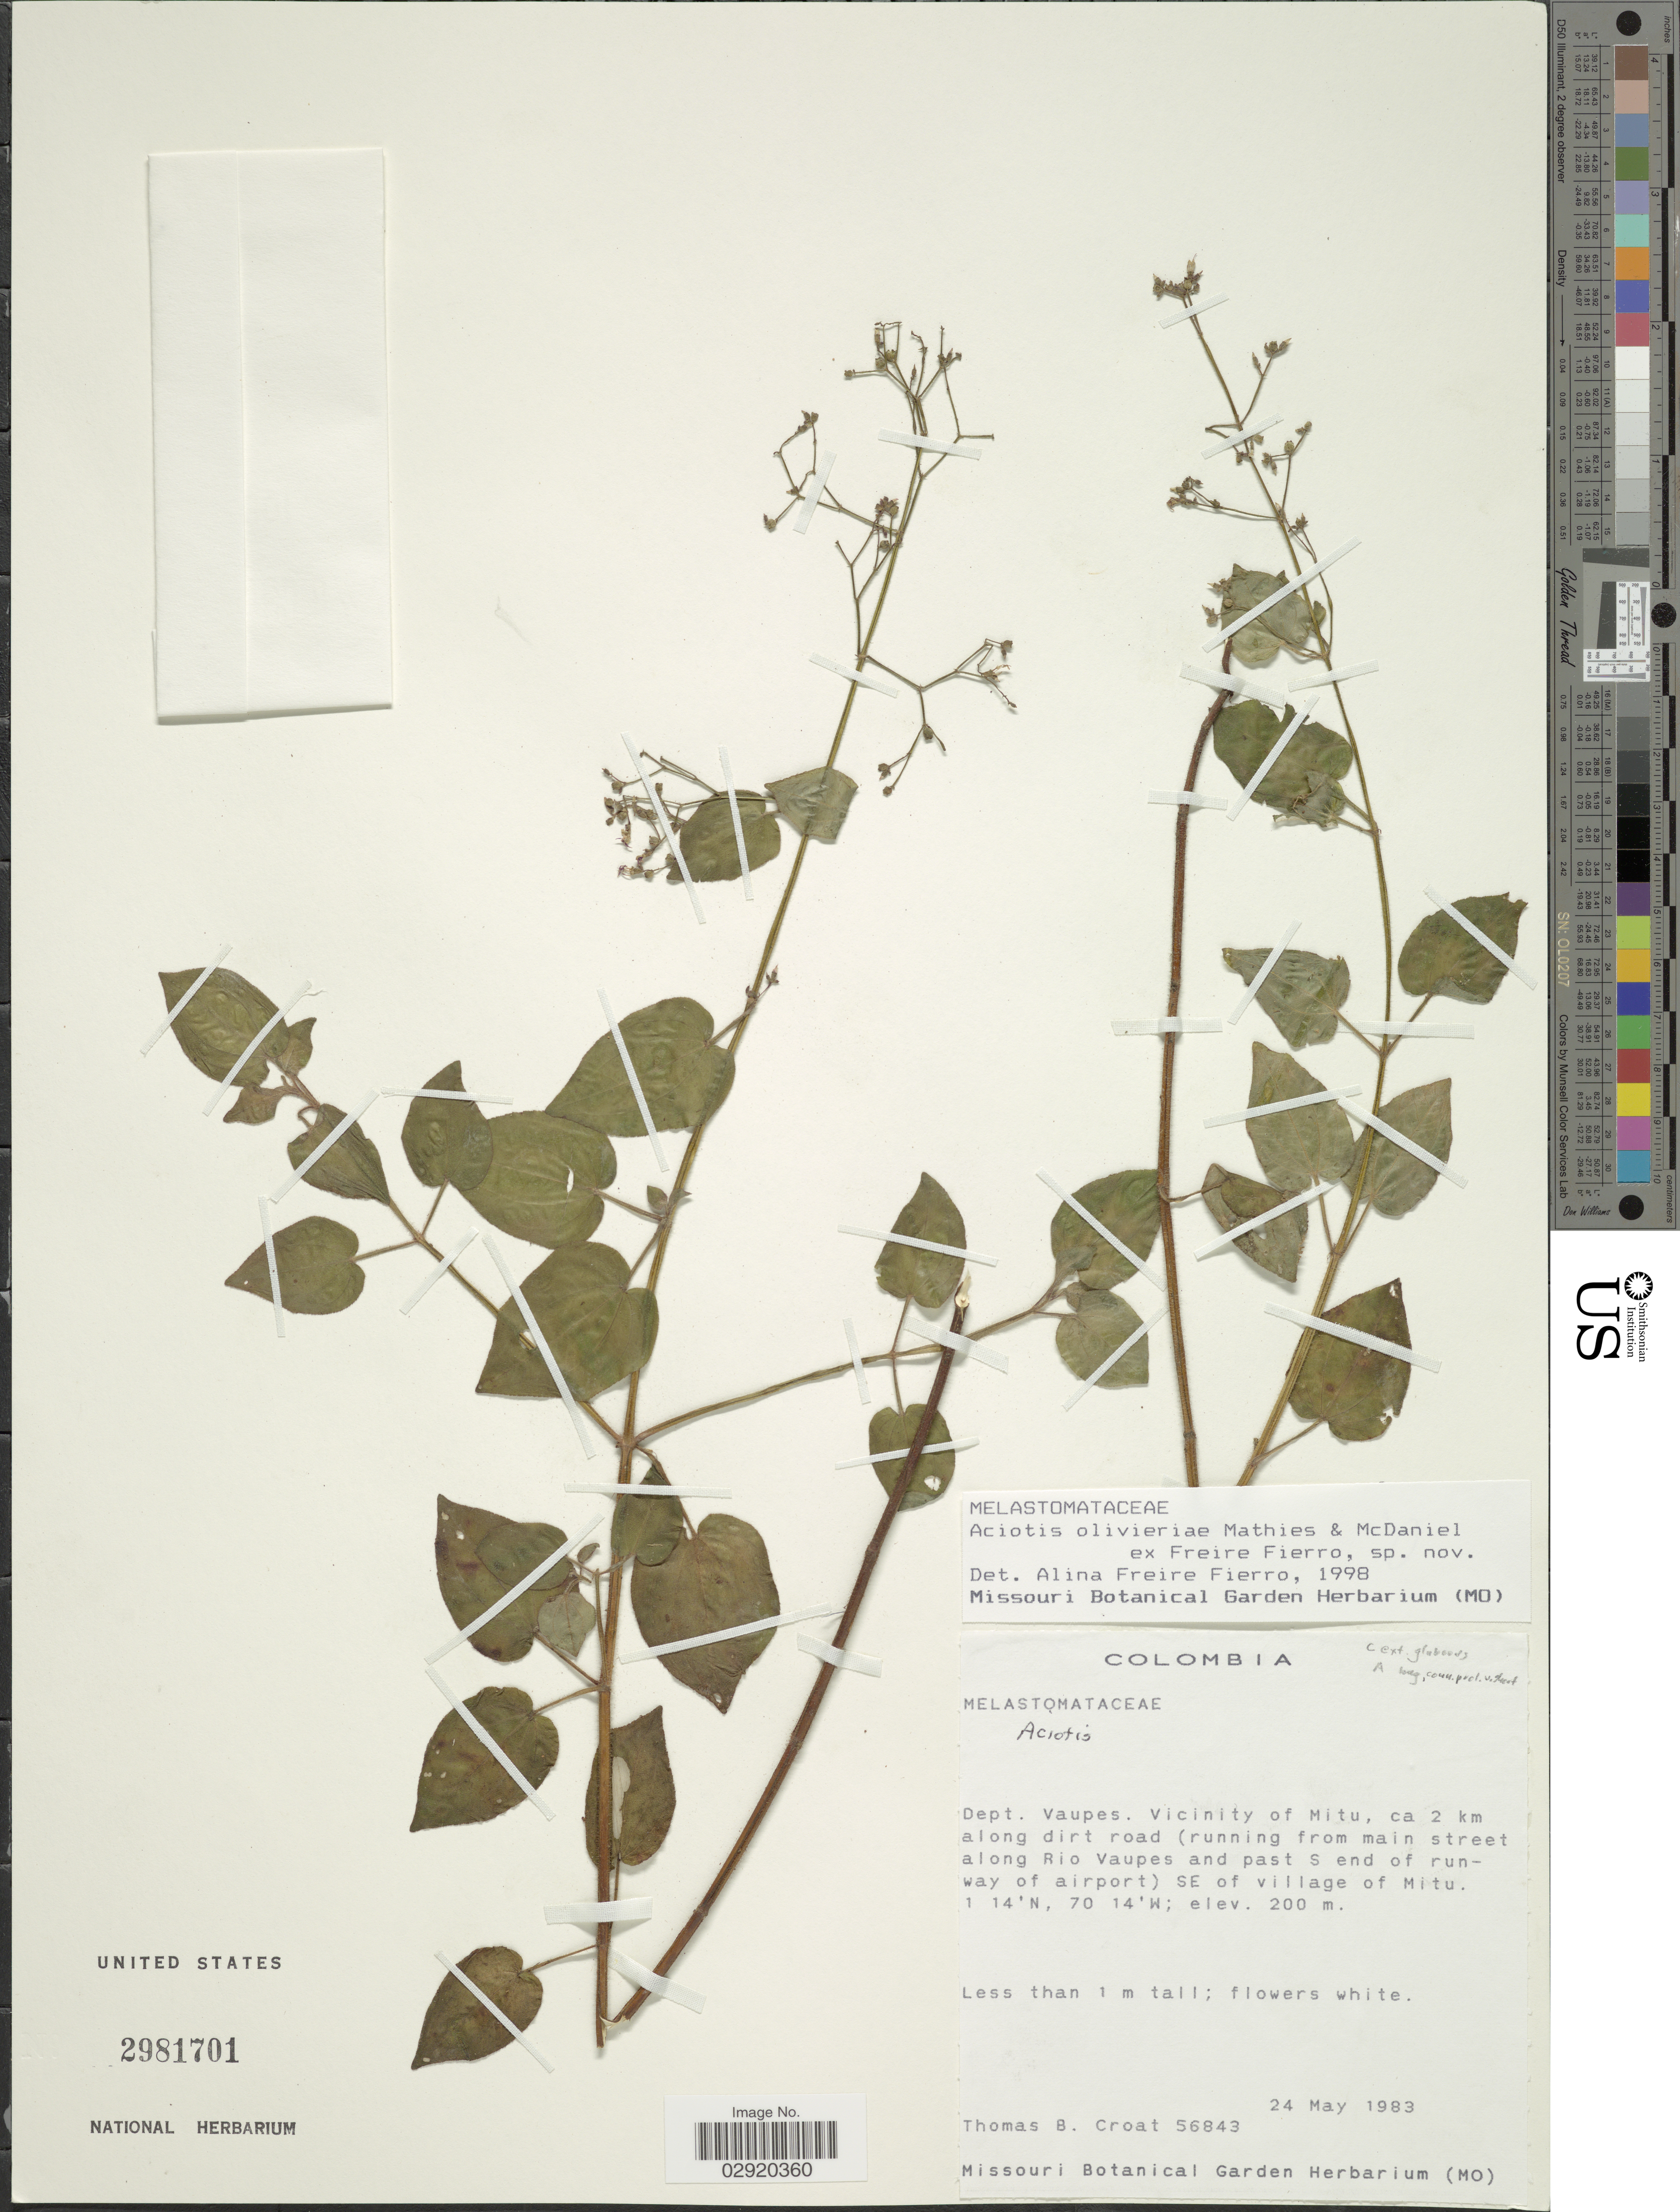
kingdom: Plantae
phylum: Tracheophyta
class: Magnoliopsida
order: Myrtales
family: Melastomataceae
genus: Aciotis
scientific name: Aciotis olivieriana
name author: Freire-Fierro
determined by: Freire-Fierro, A.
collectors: T. B. Croat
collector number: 56843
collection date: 1983-05-24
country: Colombia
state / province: Vaupés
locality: Dept. Vaupes. Vicinity of Mitu, ca 2 km along dirt road (running from main street along Rio Vaupes and pas S end of runway of airport) SE of village of Mitu.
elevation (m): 200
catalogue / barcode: US 2981701